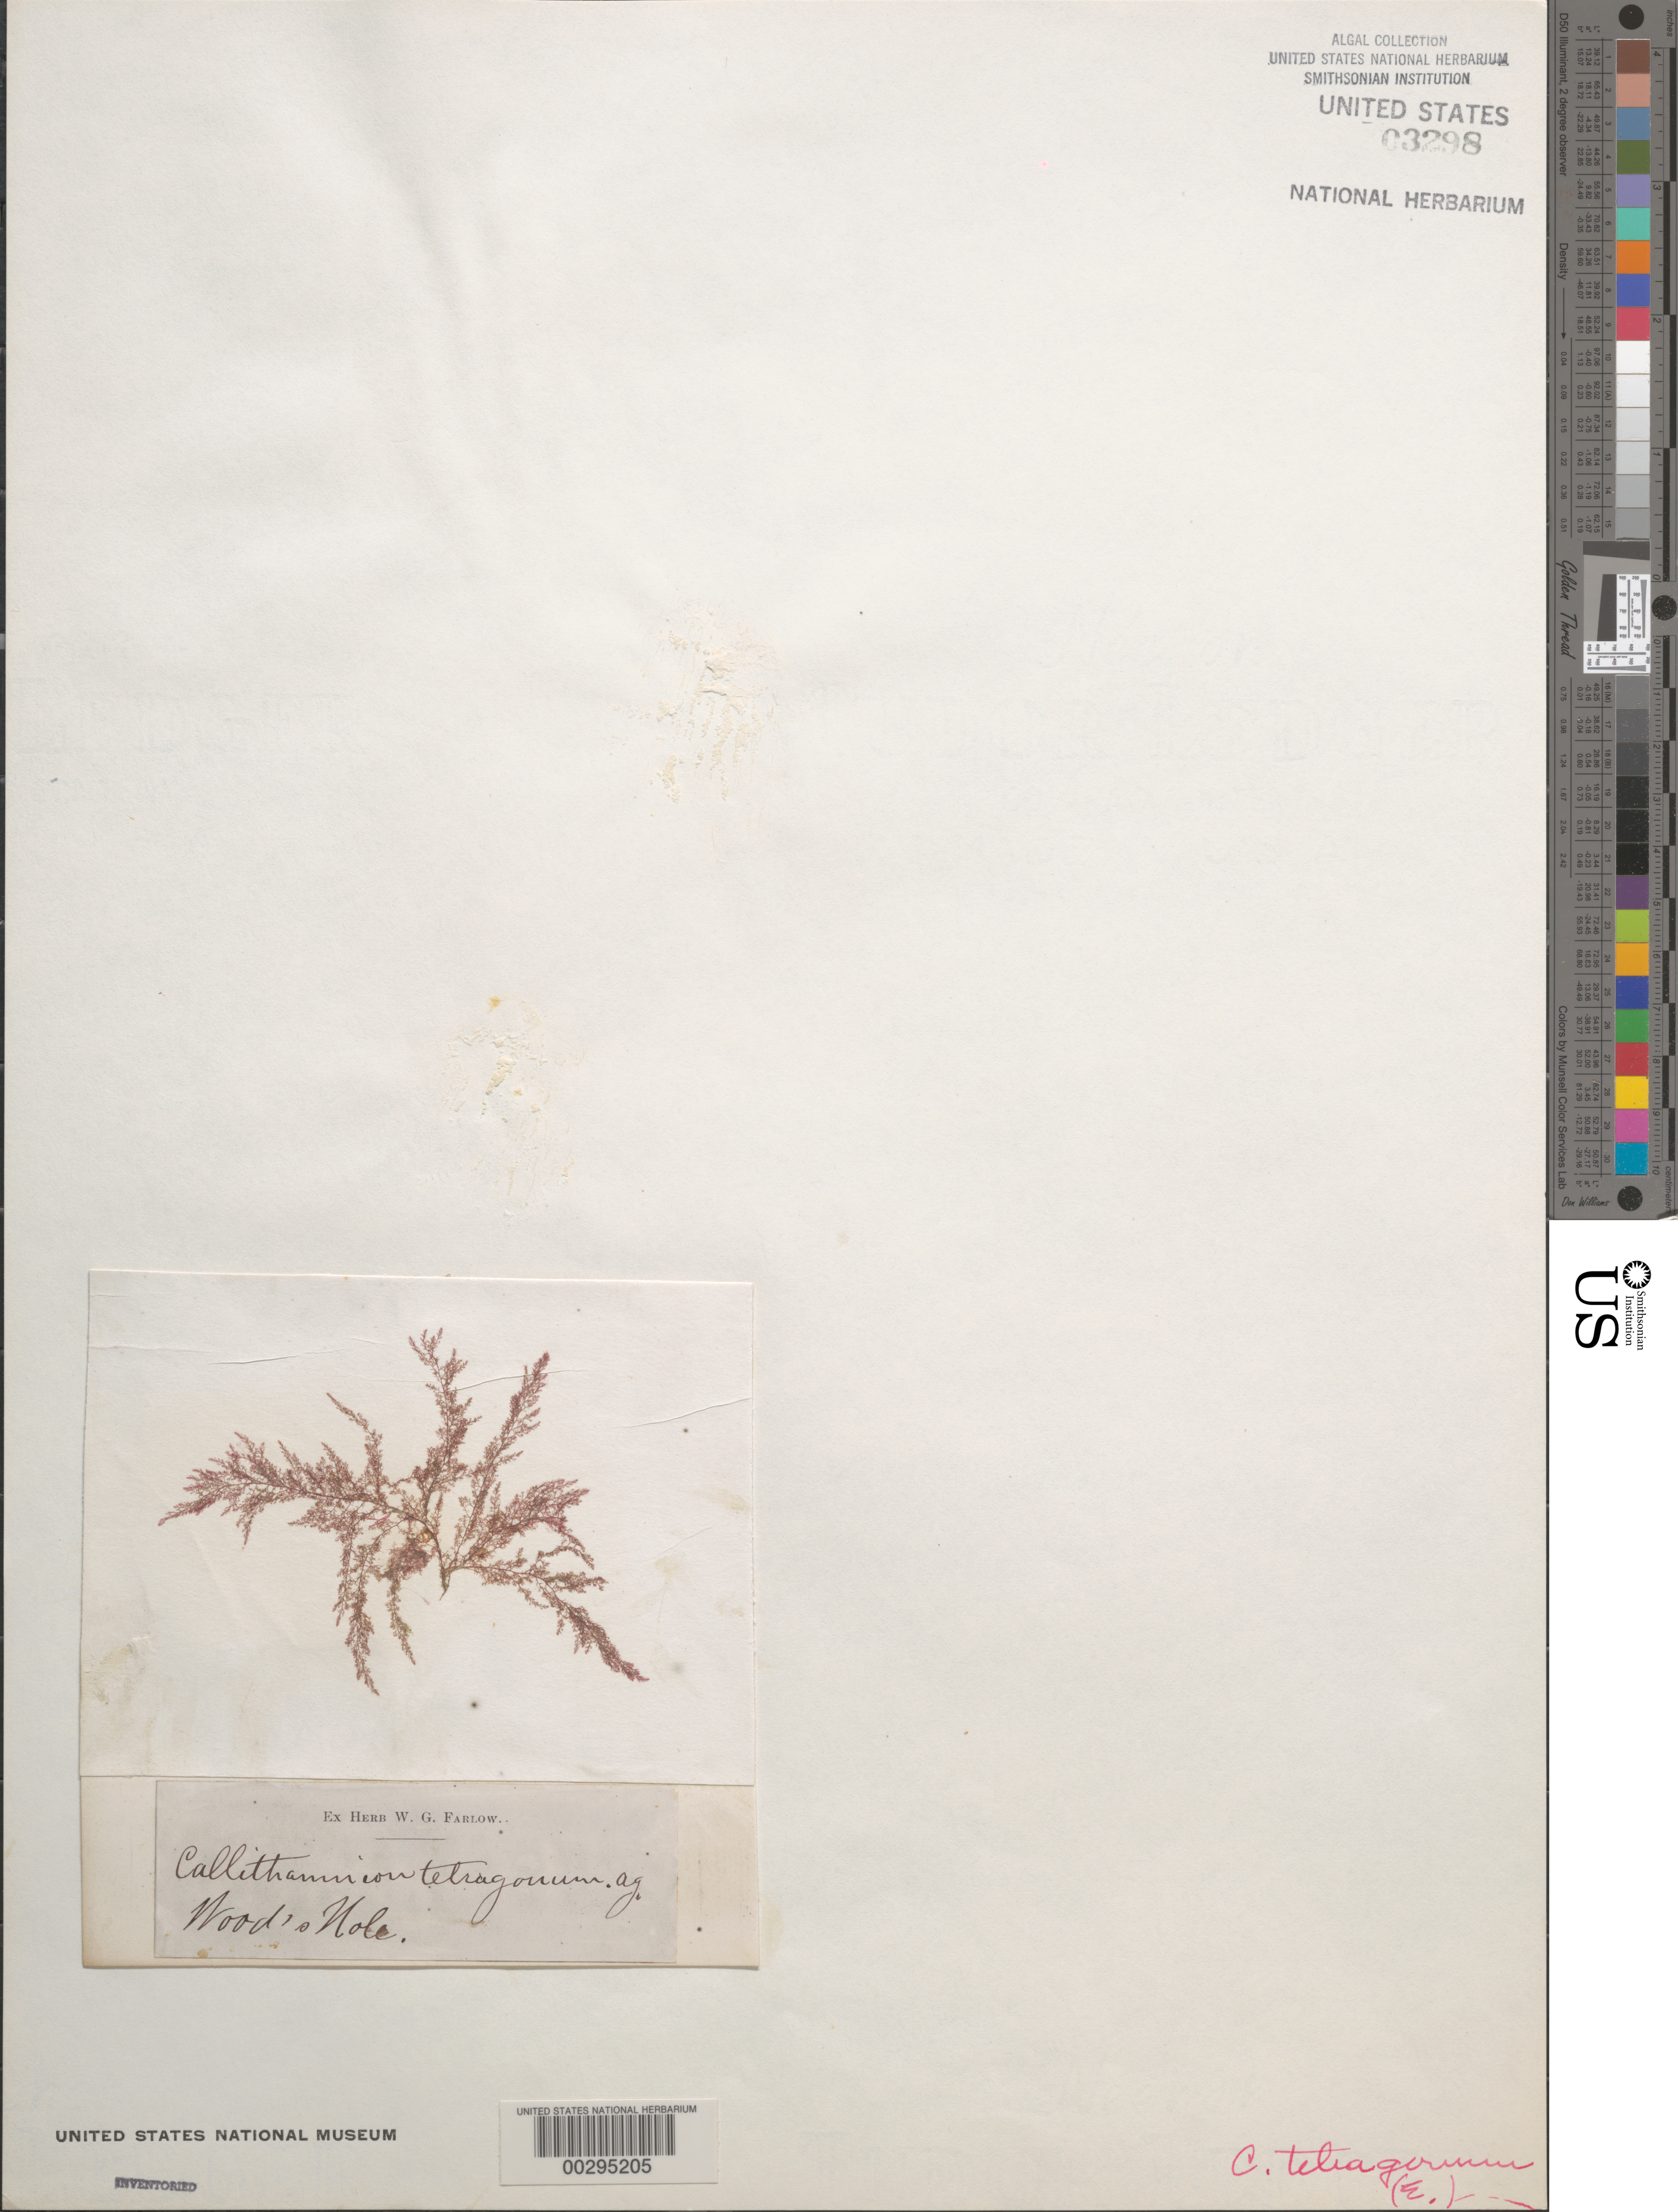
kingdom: Plantae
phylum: Rhodophyta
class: Florideophyceae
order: Ceramiales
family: Callithamniaceae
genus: Callithamnion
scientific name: Callithamnion tetragonum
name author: (With.) S.F. Gray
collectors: W. Farlow (Herbarium)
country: United States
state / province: Massachusetts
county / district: Barnstable County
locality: Woods Hole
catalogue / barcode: US 3298